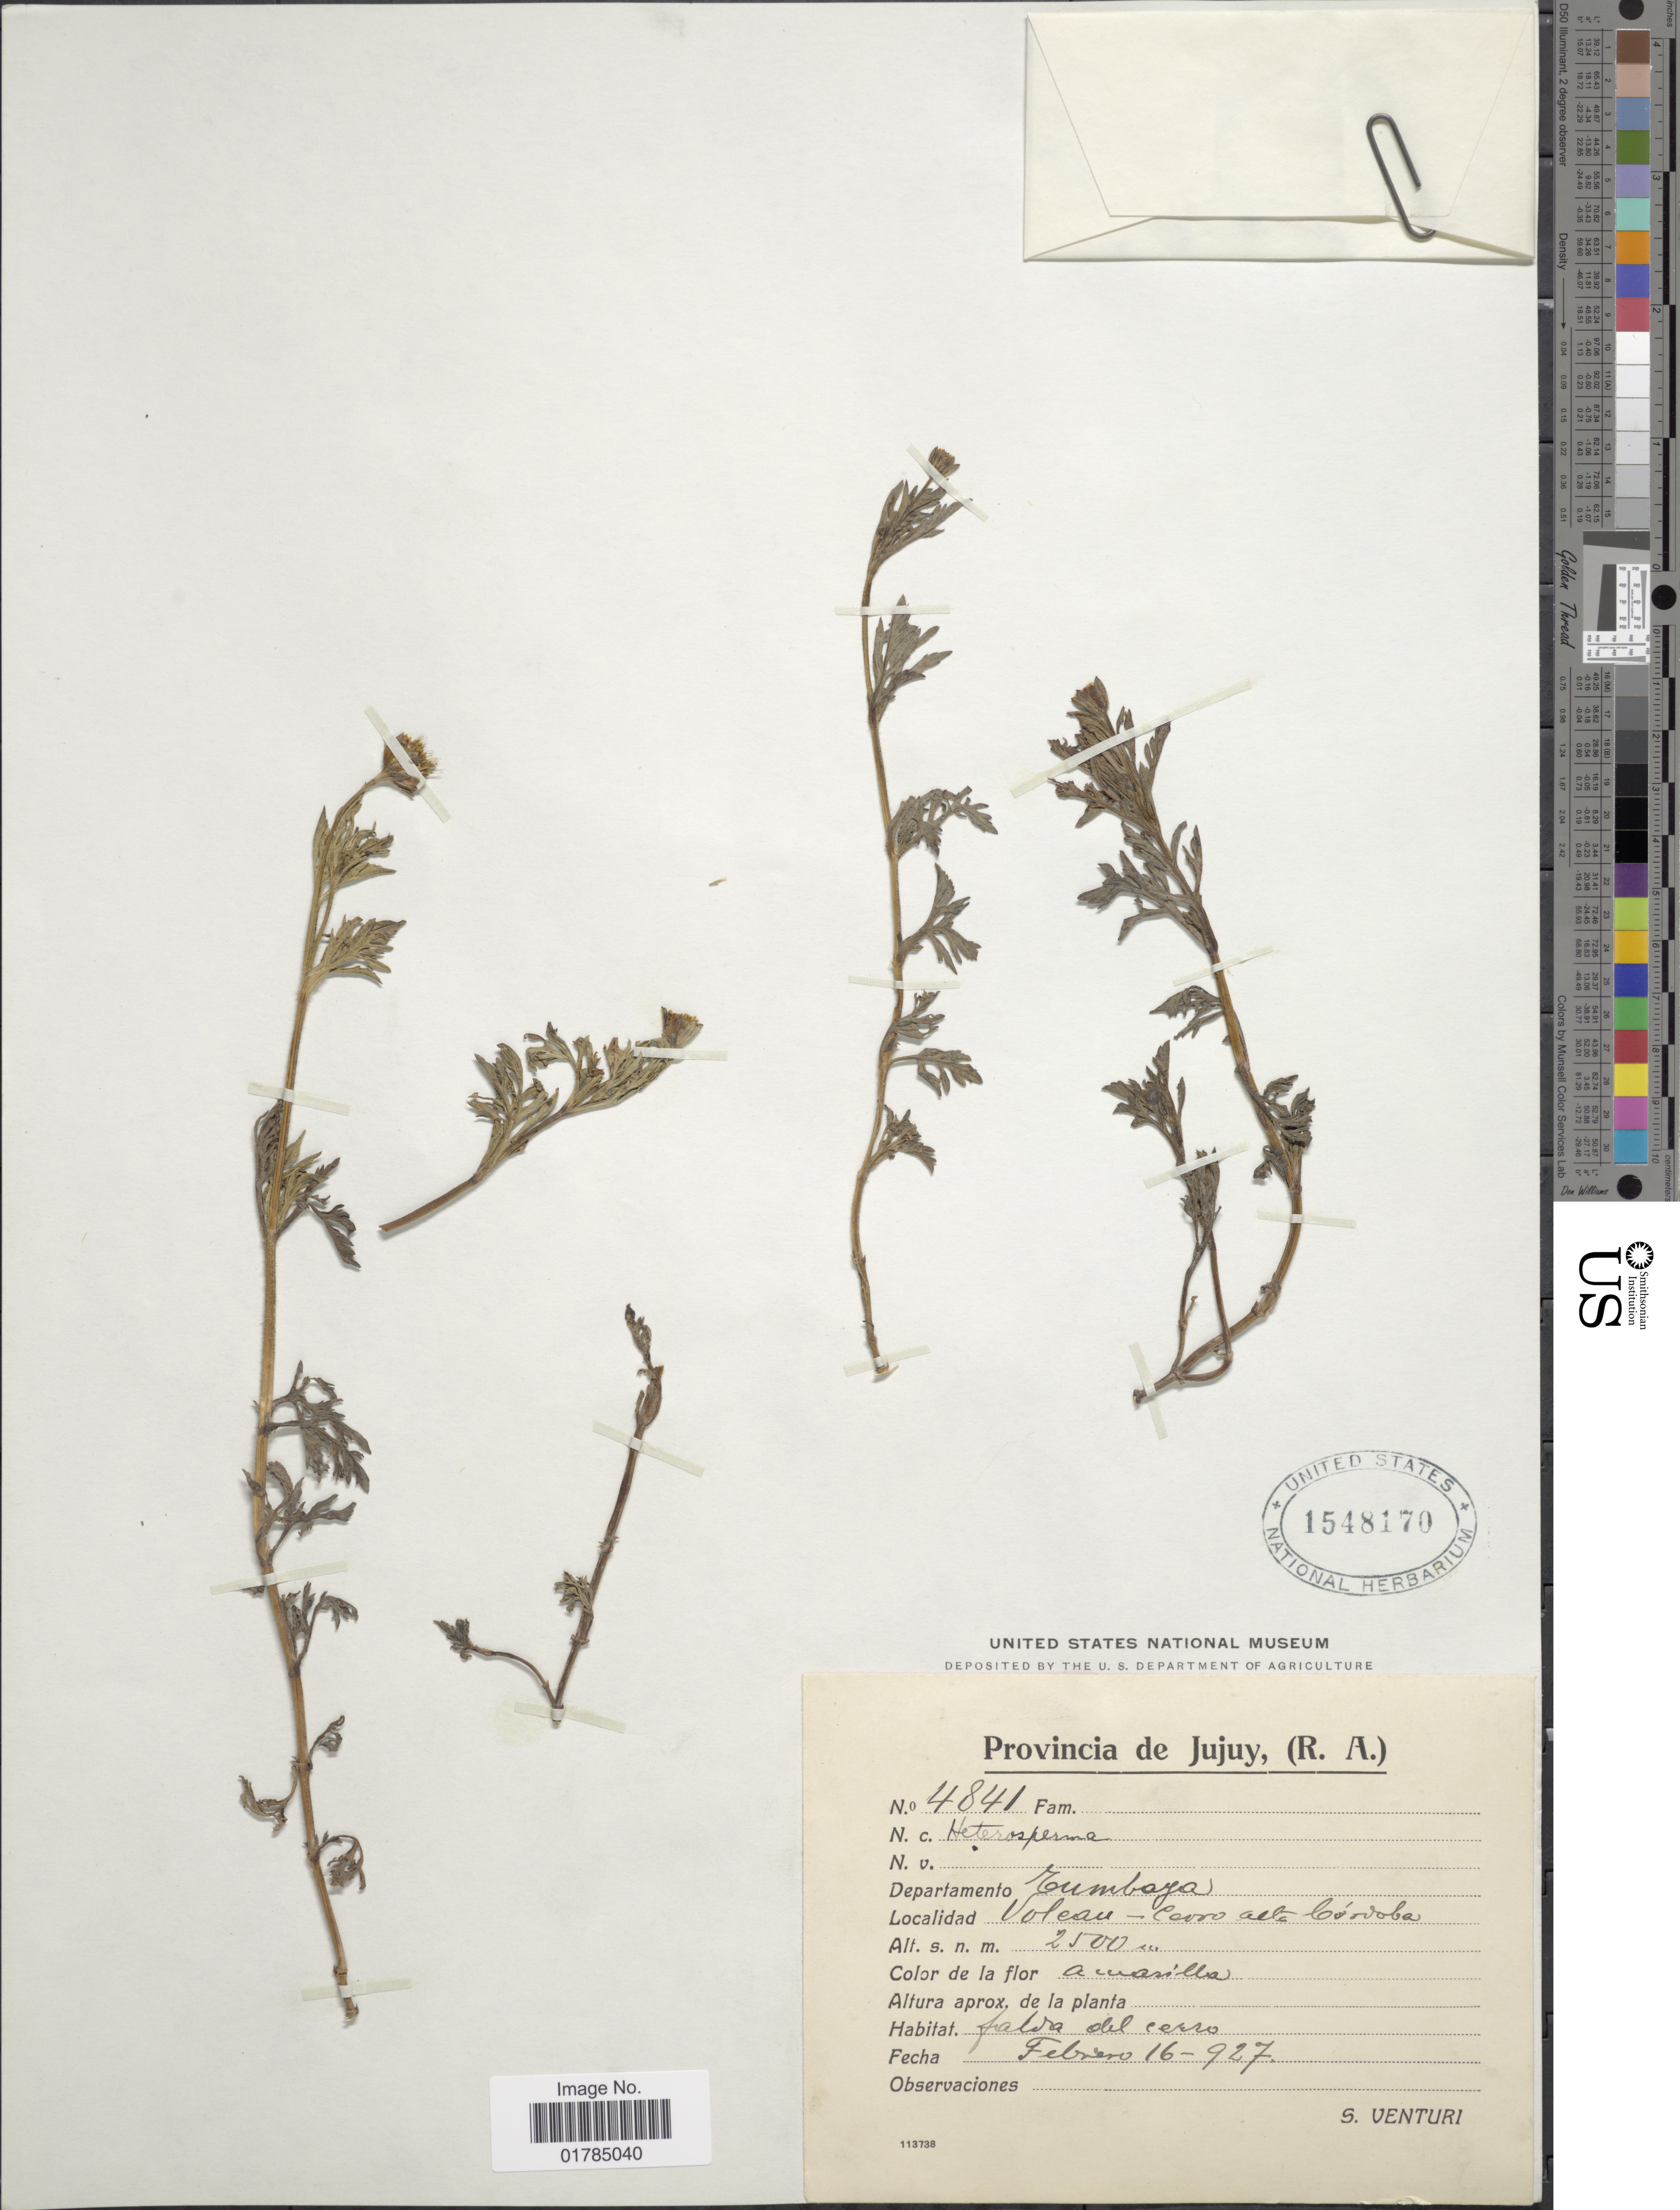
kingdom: Plantae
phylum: Tracheophyta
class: Magnoliopsida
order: Asterales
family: Asteraceae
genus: Heterosperma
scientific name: Heterosperma sp.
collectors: S. Venturi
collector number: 4841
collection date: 1927-02-16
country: Argentina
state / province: Cordoba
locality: Departamento Tumbaya, Volcan - Cerro alta Cordoba, Jujuy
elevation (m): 2500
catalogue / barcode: US 1548170